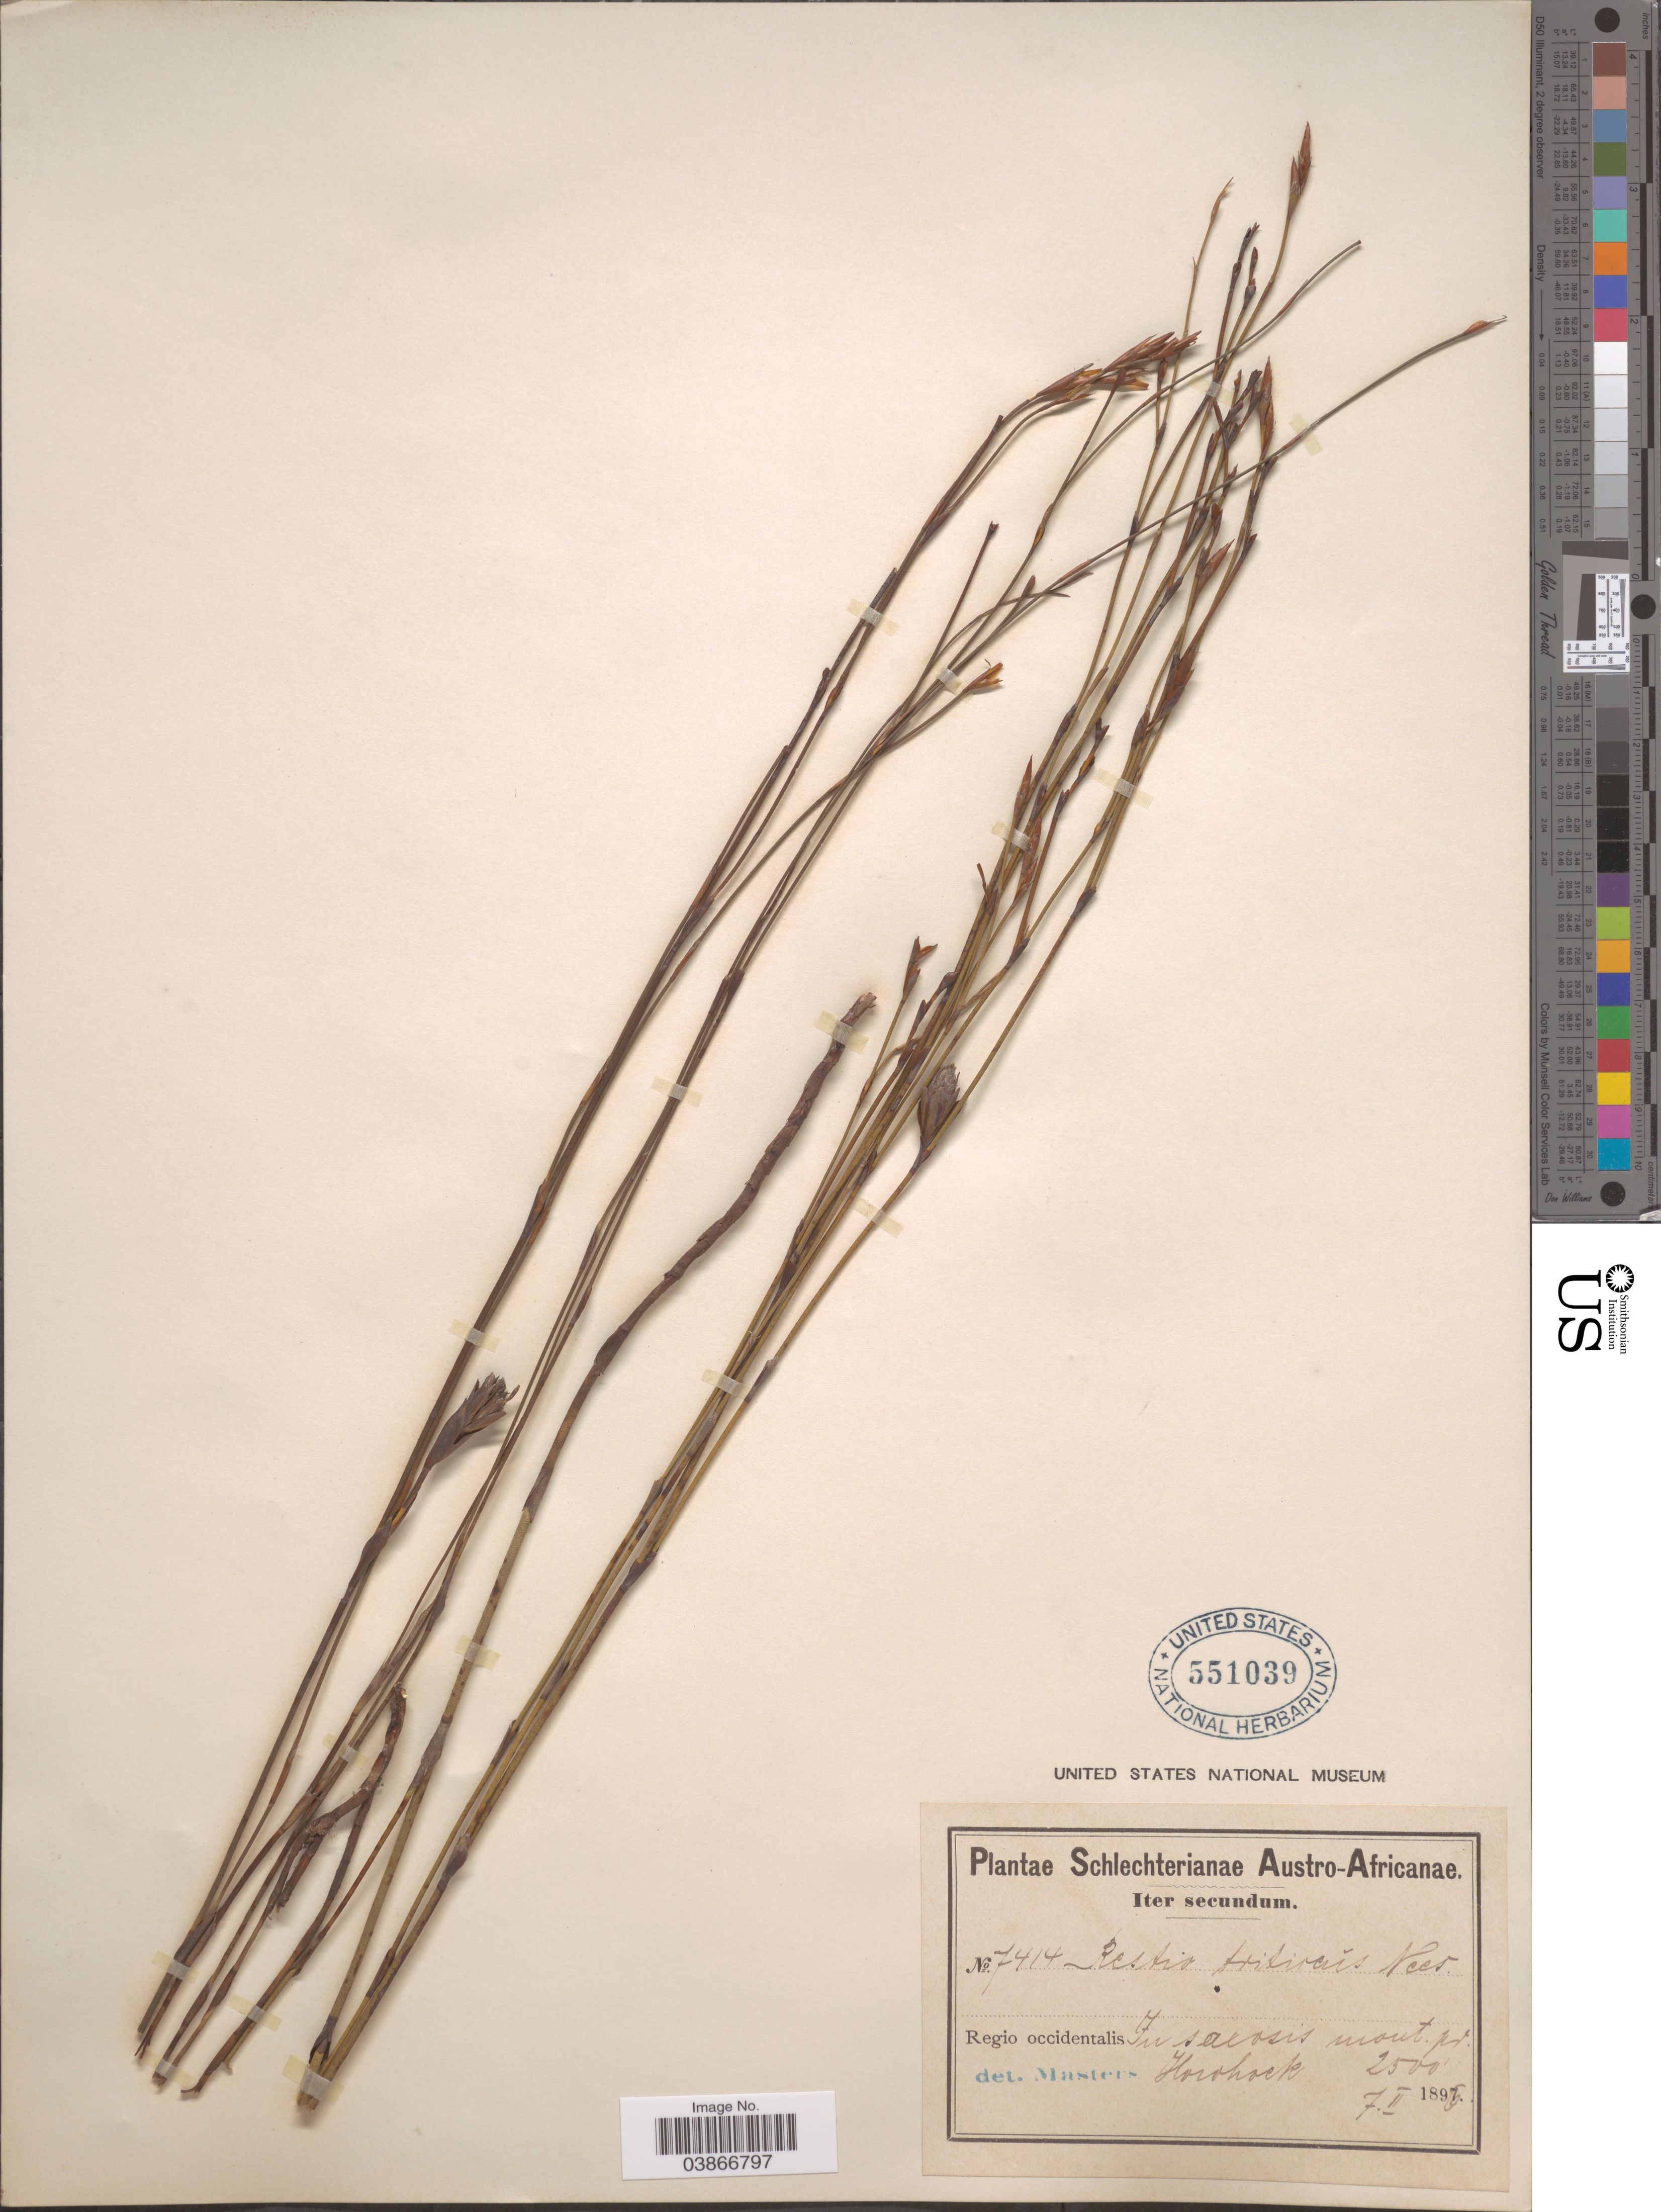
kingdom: Plantae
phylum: Tracheophyta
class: Liliopsida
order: Poales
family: Restionaceae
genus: Restio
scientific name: Restio triticeus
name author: Rottb.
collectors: Schlechter, --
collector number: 7414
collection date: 1896-02-07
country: South Africa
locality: Austro-Africanæ. Regio occidentalis In saxosis mont. pr. Howhoek.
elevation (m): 762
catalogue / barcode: US 551039